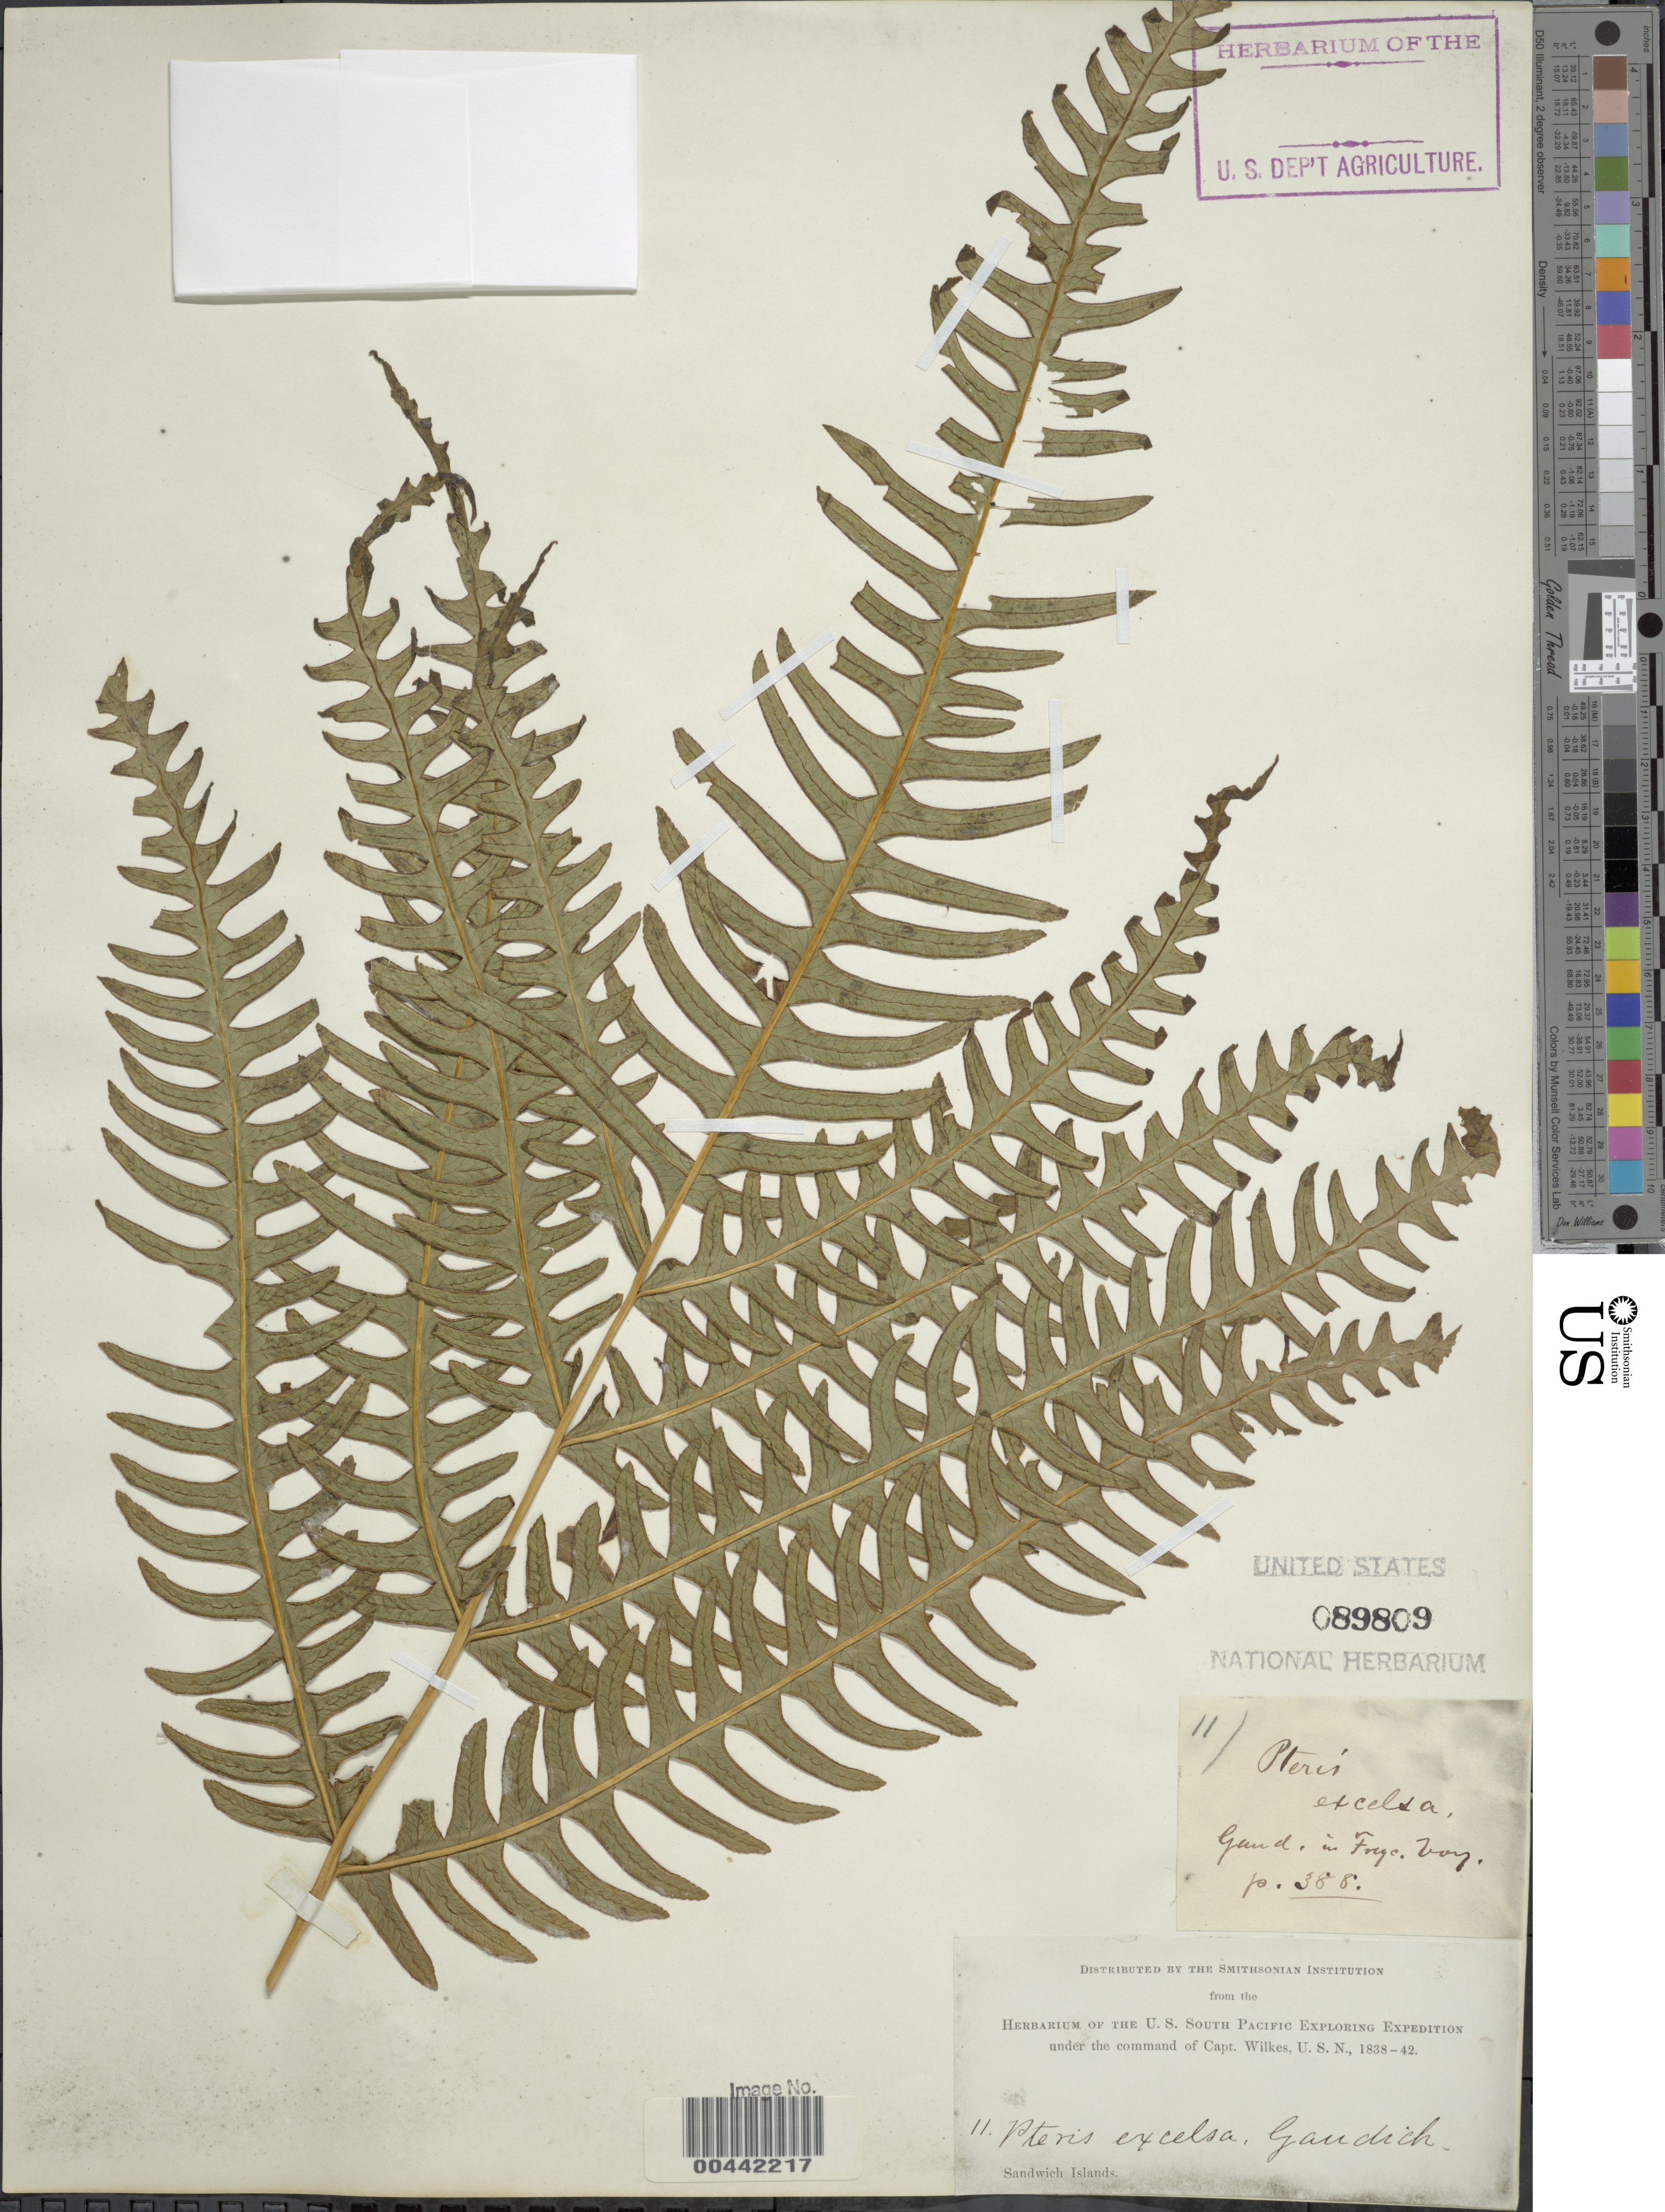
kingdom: Plantae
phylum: Tracheophyta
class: Polypodiopsida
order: Polypodiales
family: Pteridaceae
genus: Pteris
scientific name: Pteris terminalis var. terminalis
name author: Wall.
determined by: Wagner, W. L., (BOT), Smithsonian Institution - National Museum of Natural History (UNITED STATES)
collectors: Wilkes Explor. Exped.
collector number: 11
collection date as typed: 1838 to -- --- 1842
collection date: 1838/1842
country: United States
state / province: Hawaii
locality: Sandwich Islands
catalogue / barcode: US 89809